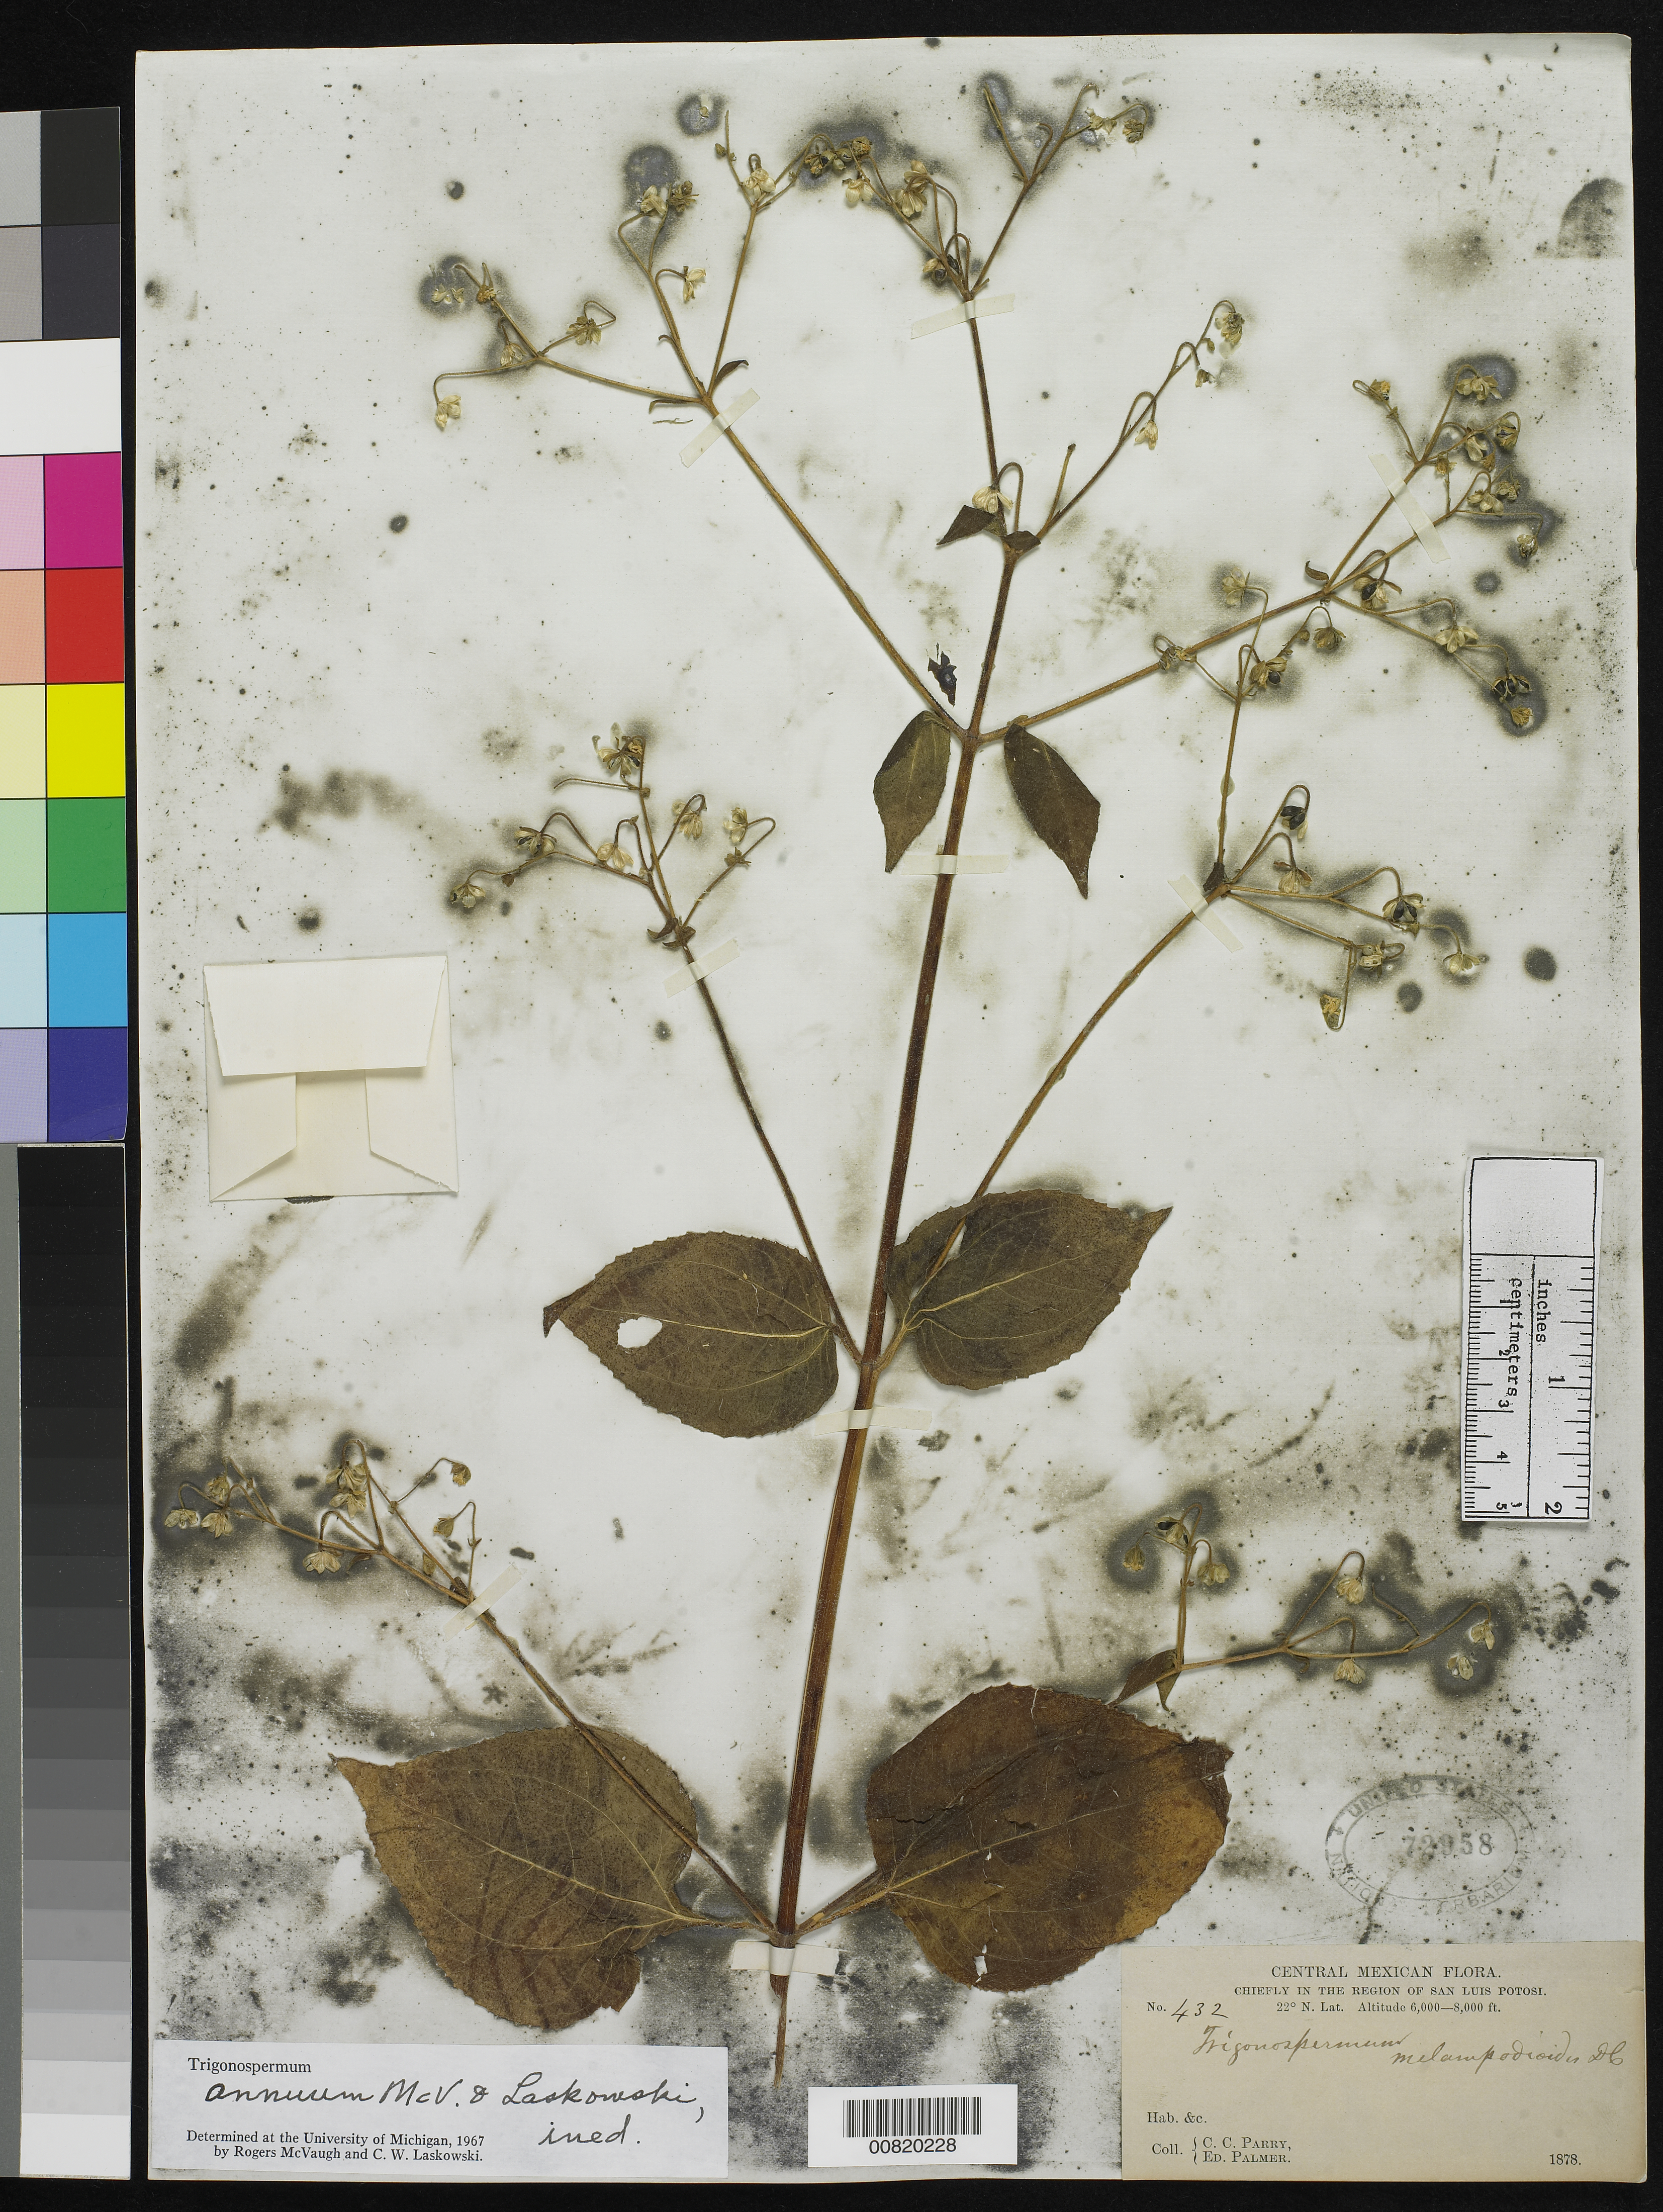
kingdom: Plantae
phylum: Tracheophyta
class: Magnoliopsida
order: Asterales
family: Asteraceae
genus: Trigonospermum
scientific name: Trigonospermum annuum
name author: McVaugh & Laskowski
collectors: C. C. Parry & E. Palmer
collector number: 432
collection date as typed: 1878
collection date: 1878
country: Mexico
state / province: San Luis Potosí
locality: Chiefly in the region of San Luis Potosí.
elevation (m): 1829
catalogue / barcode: US 72958